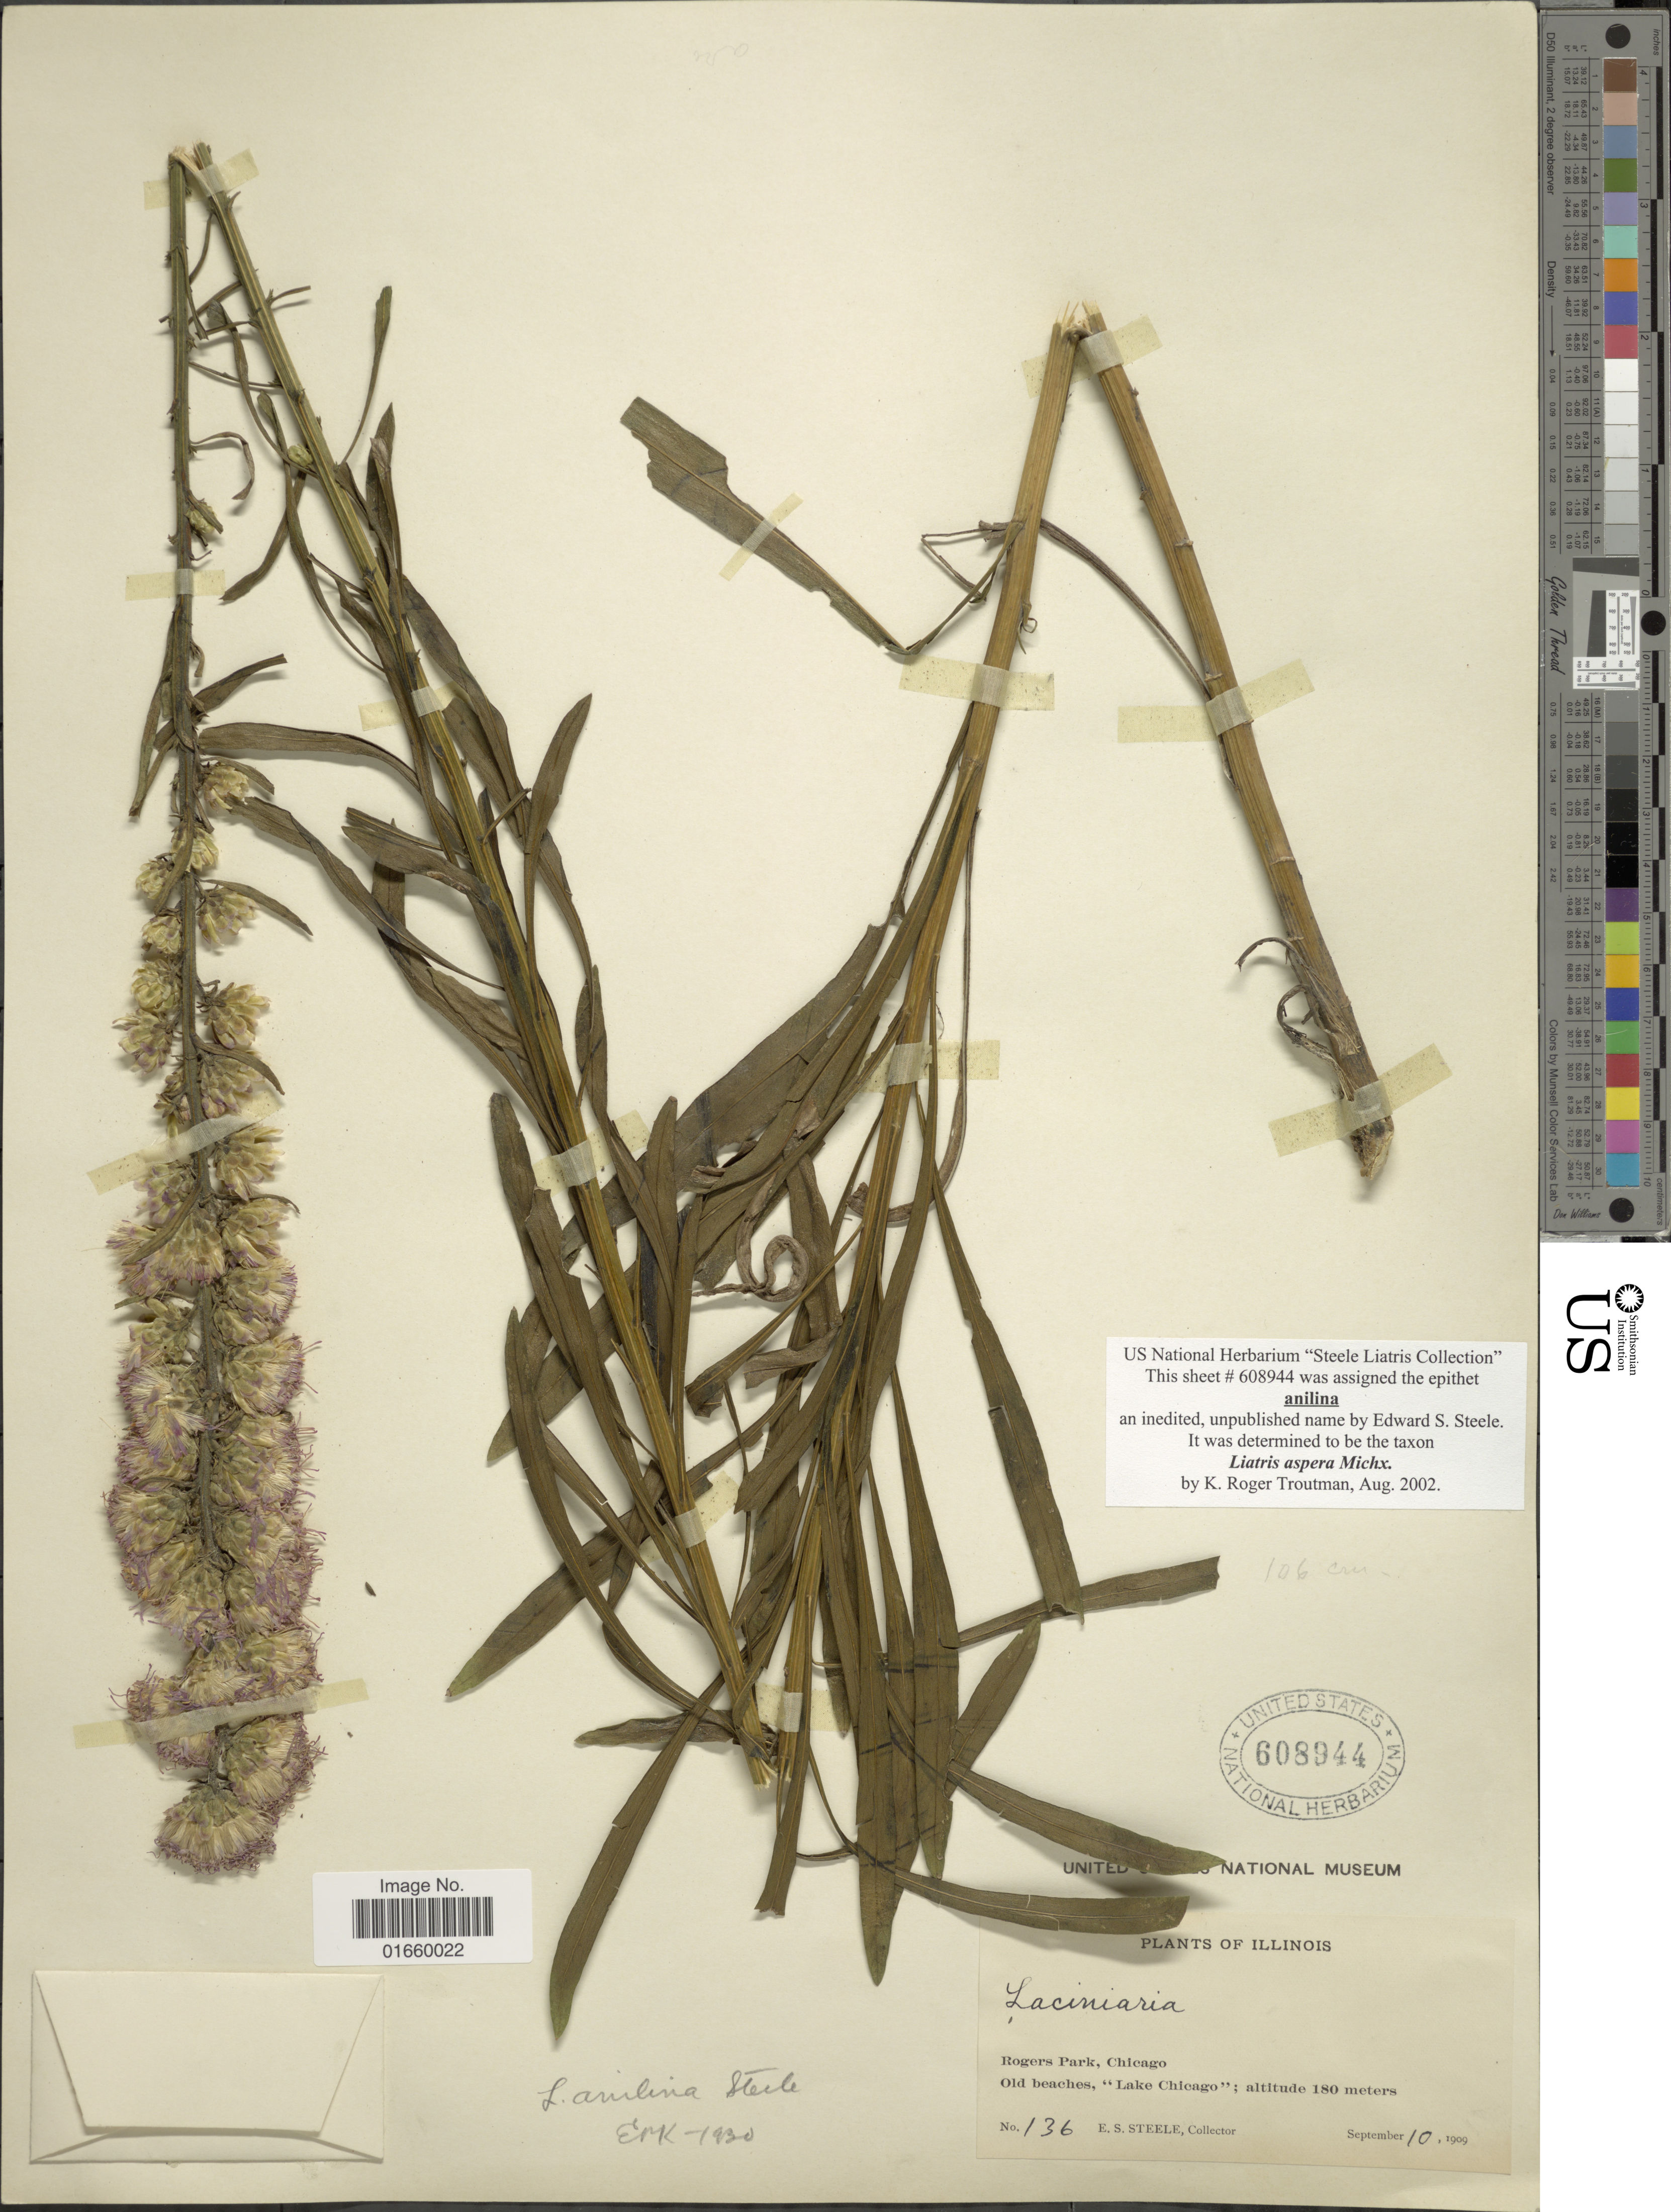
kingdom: Plantae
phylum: Tracheophyta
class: Magnoliopsida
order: Asterales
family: Asteraceae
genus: Liatris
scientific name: Liatris aspera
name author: Michx.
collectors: E. Steele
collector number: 136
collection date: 1909-09-10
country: United States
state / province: Illinois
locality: Rogers Park, Chicago, Old Beaches, "Lake Chicago"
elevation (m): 180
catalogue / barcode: US 608944